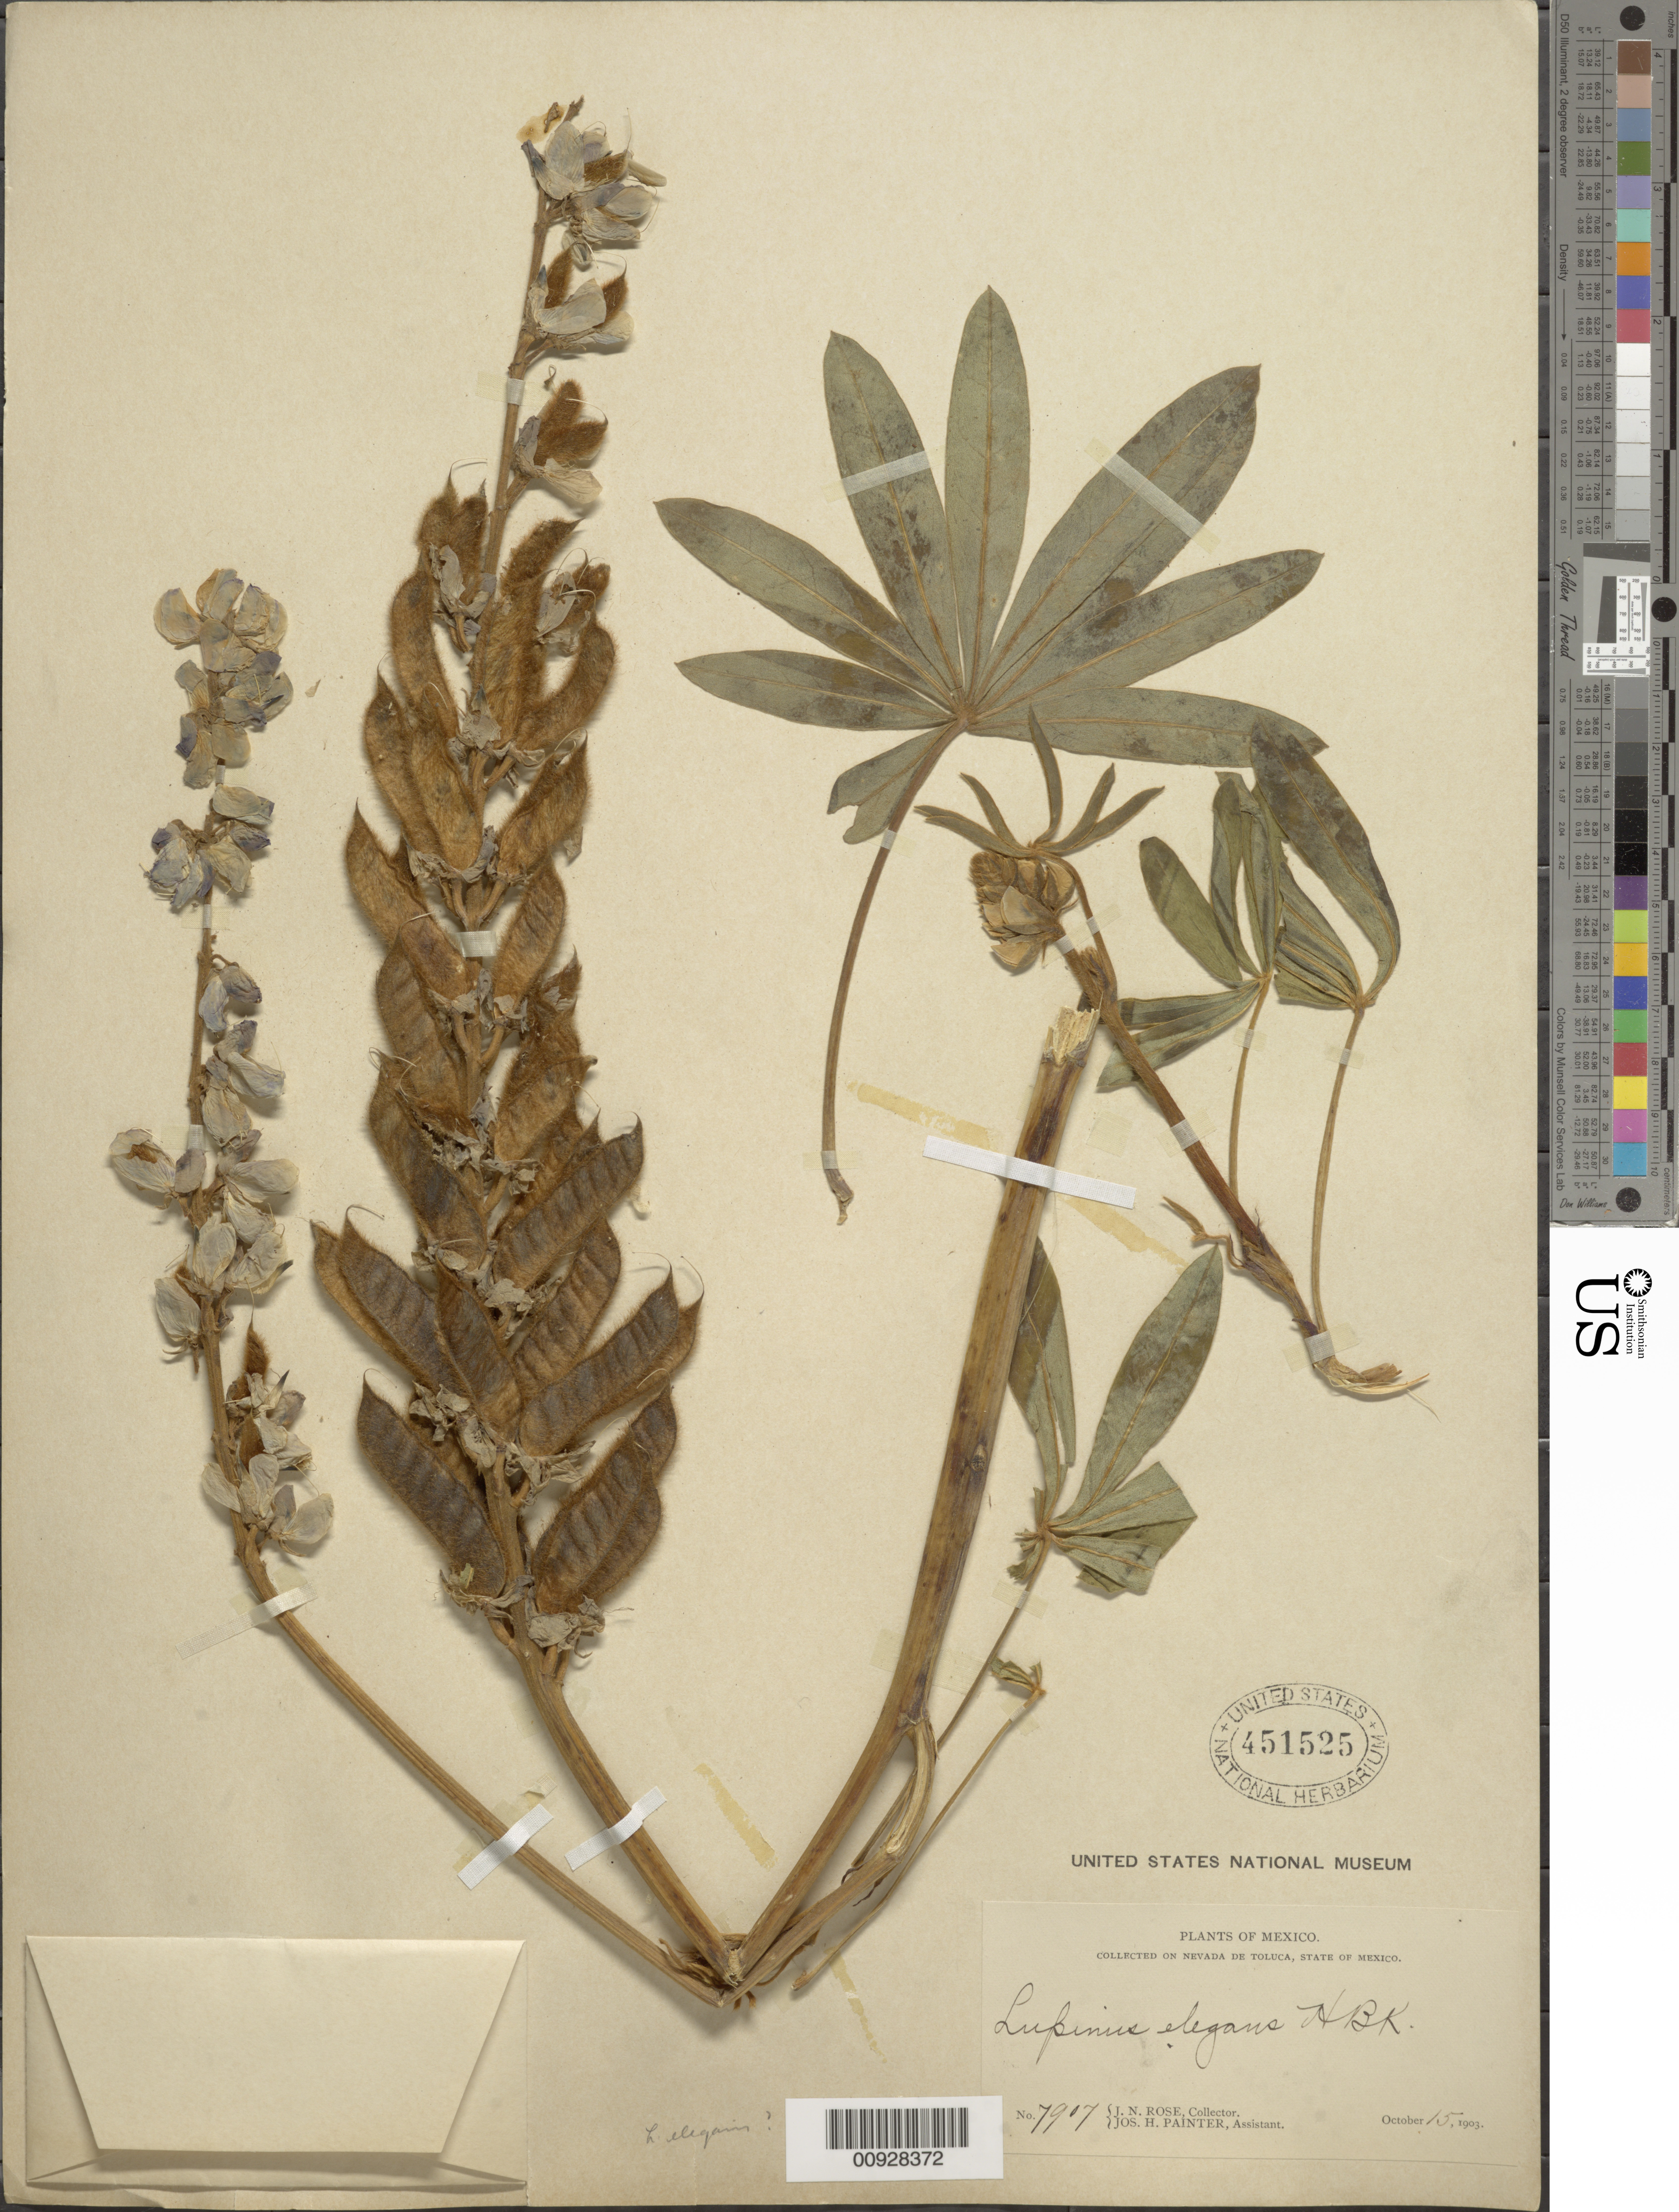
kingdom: Plantae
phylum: Tracheophyta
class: Magnoliopsida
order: Fabales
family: Fabaceae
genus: Lupinus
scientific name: Lupinus elegans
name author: Kunth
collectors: J. N. Rose & J. H. Painter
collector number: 7907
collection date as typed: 15 Oct 1903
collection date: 1903-10-15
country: Mexico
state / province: México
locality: On Nevada [sic] de Toluca, State of Mexico.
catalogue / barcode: US 451525